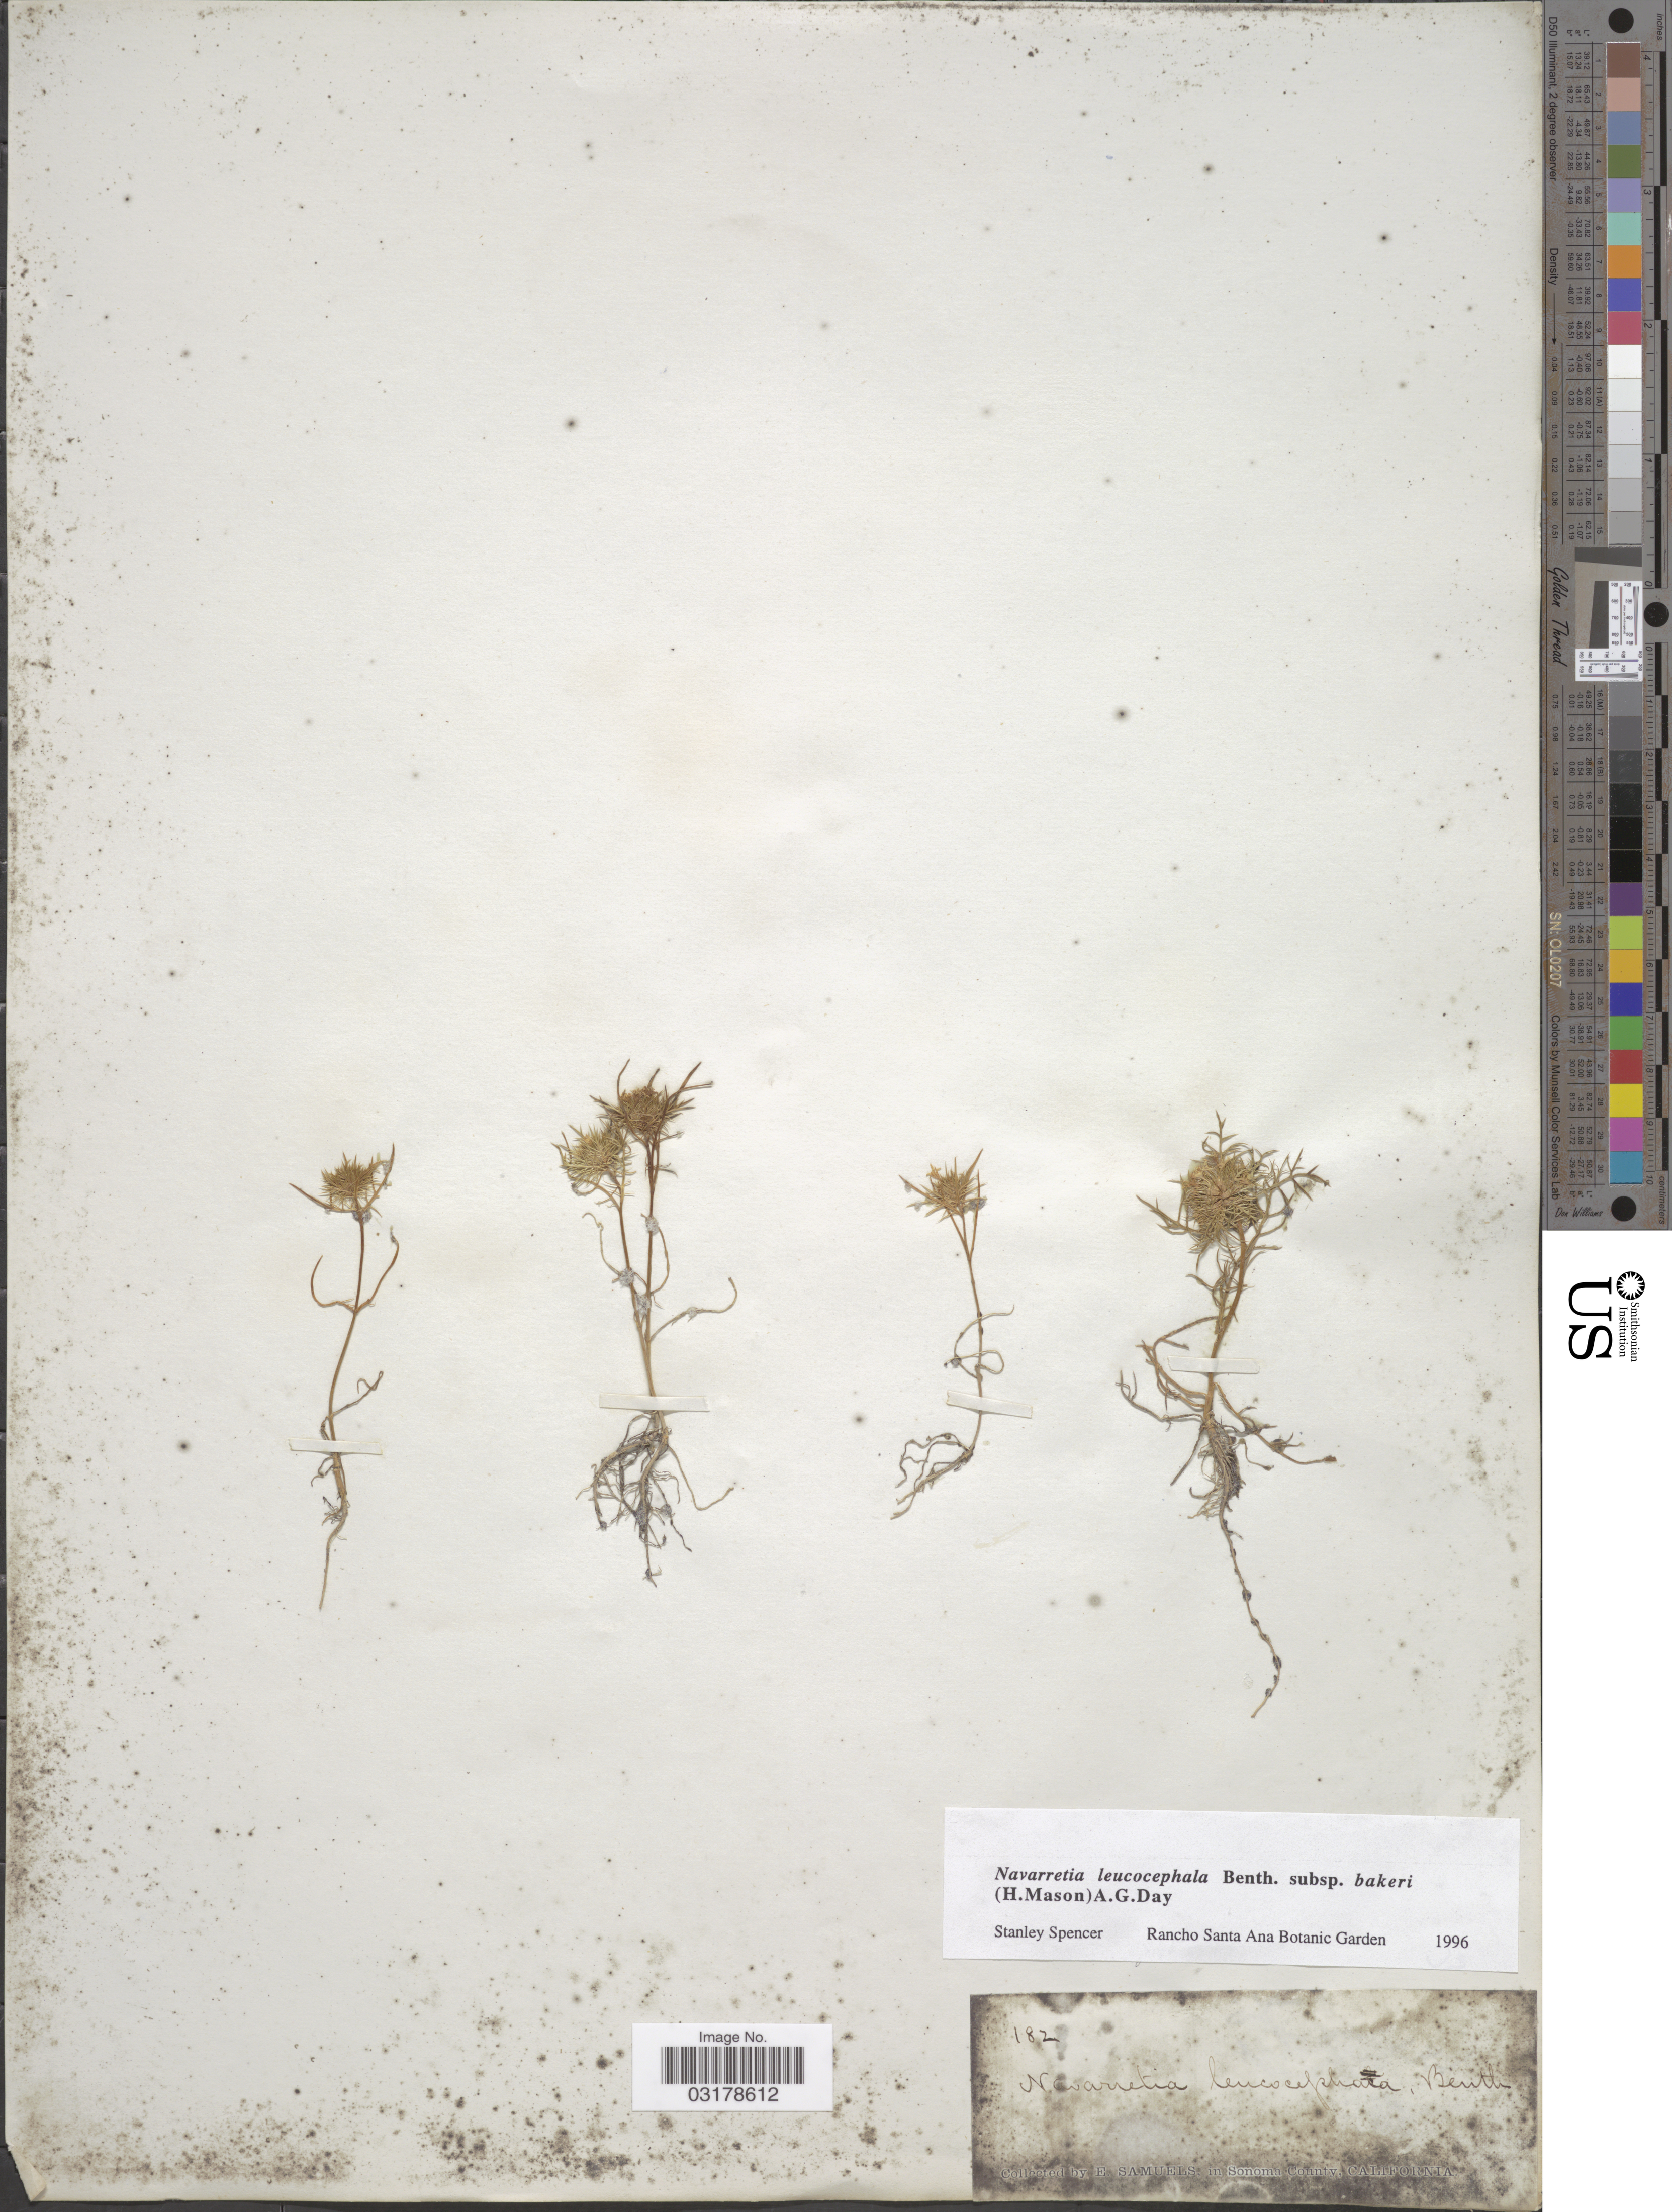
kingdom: Plantae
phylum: Tracheophyta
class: Magnoliopsida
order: Ericales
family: Polemoniaceae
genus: Navarretia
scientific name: Navarretia leucocephala subsp. bakeri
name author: (H. Mason) A.G. Day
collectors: E. Samuels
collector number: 182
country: United States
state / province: California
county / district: Sonoma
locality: Sonoma County.